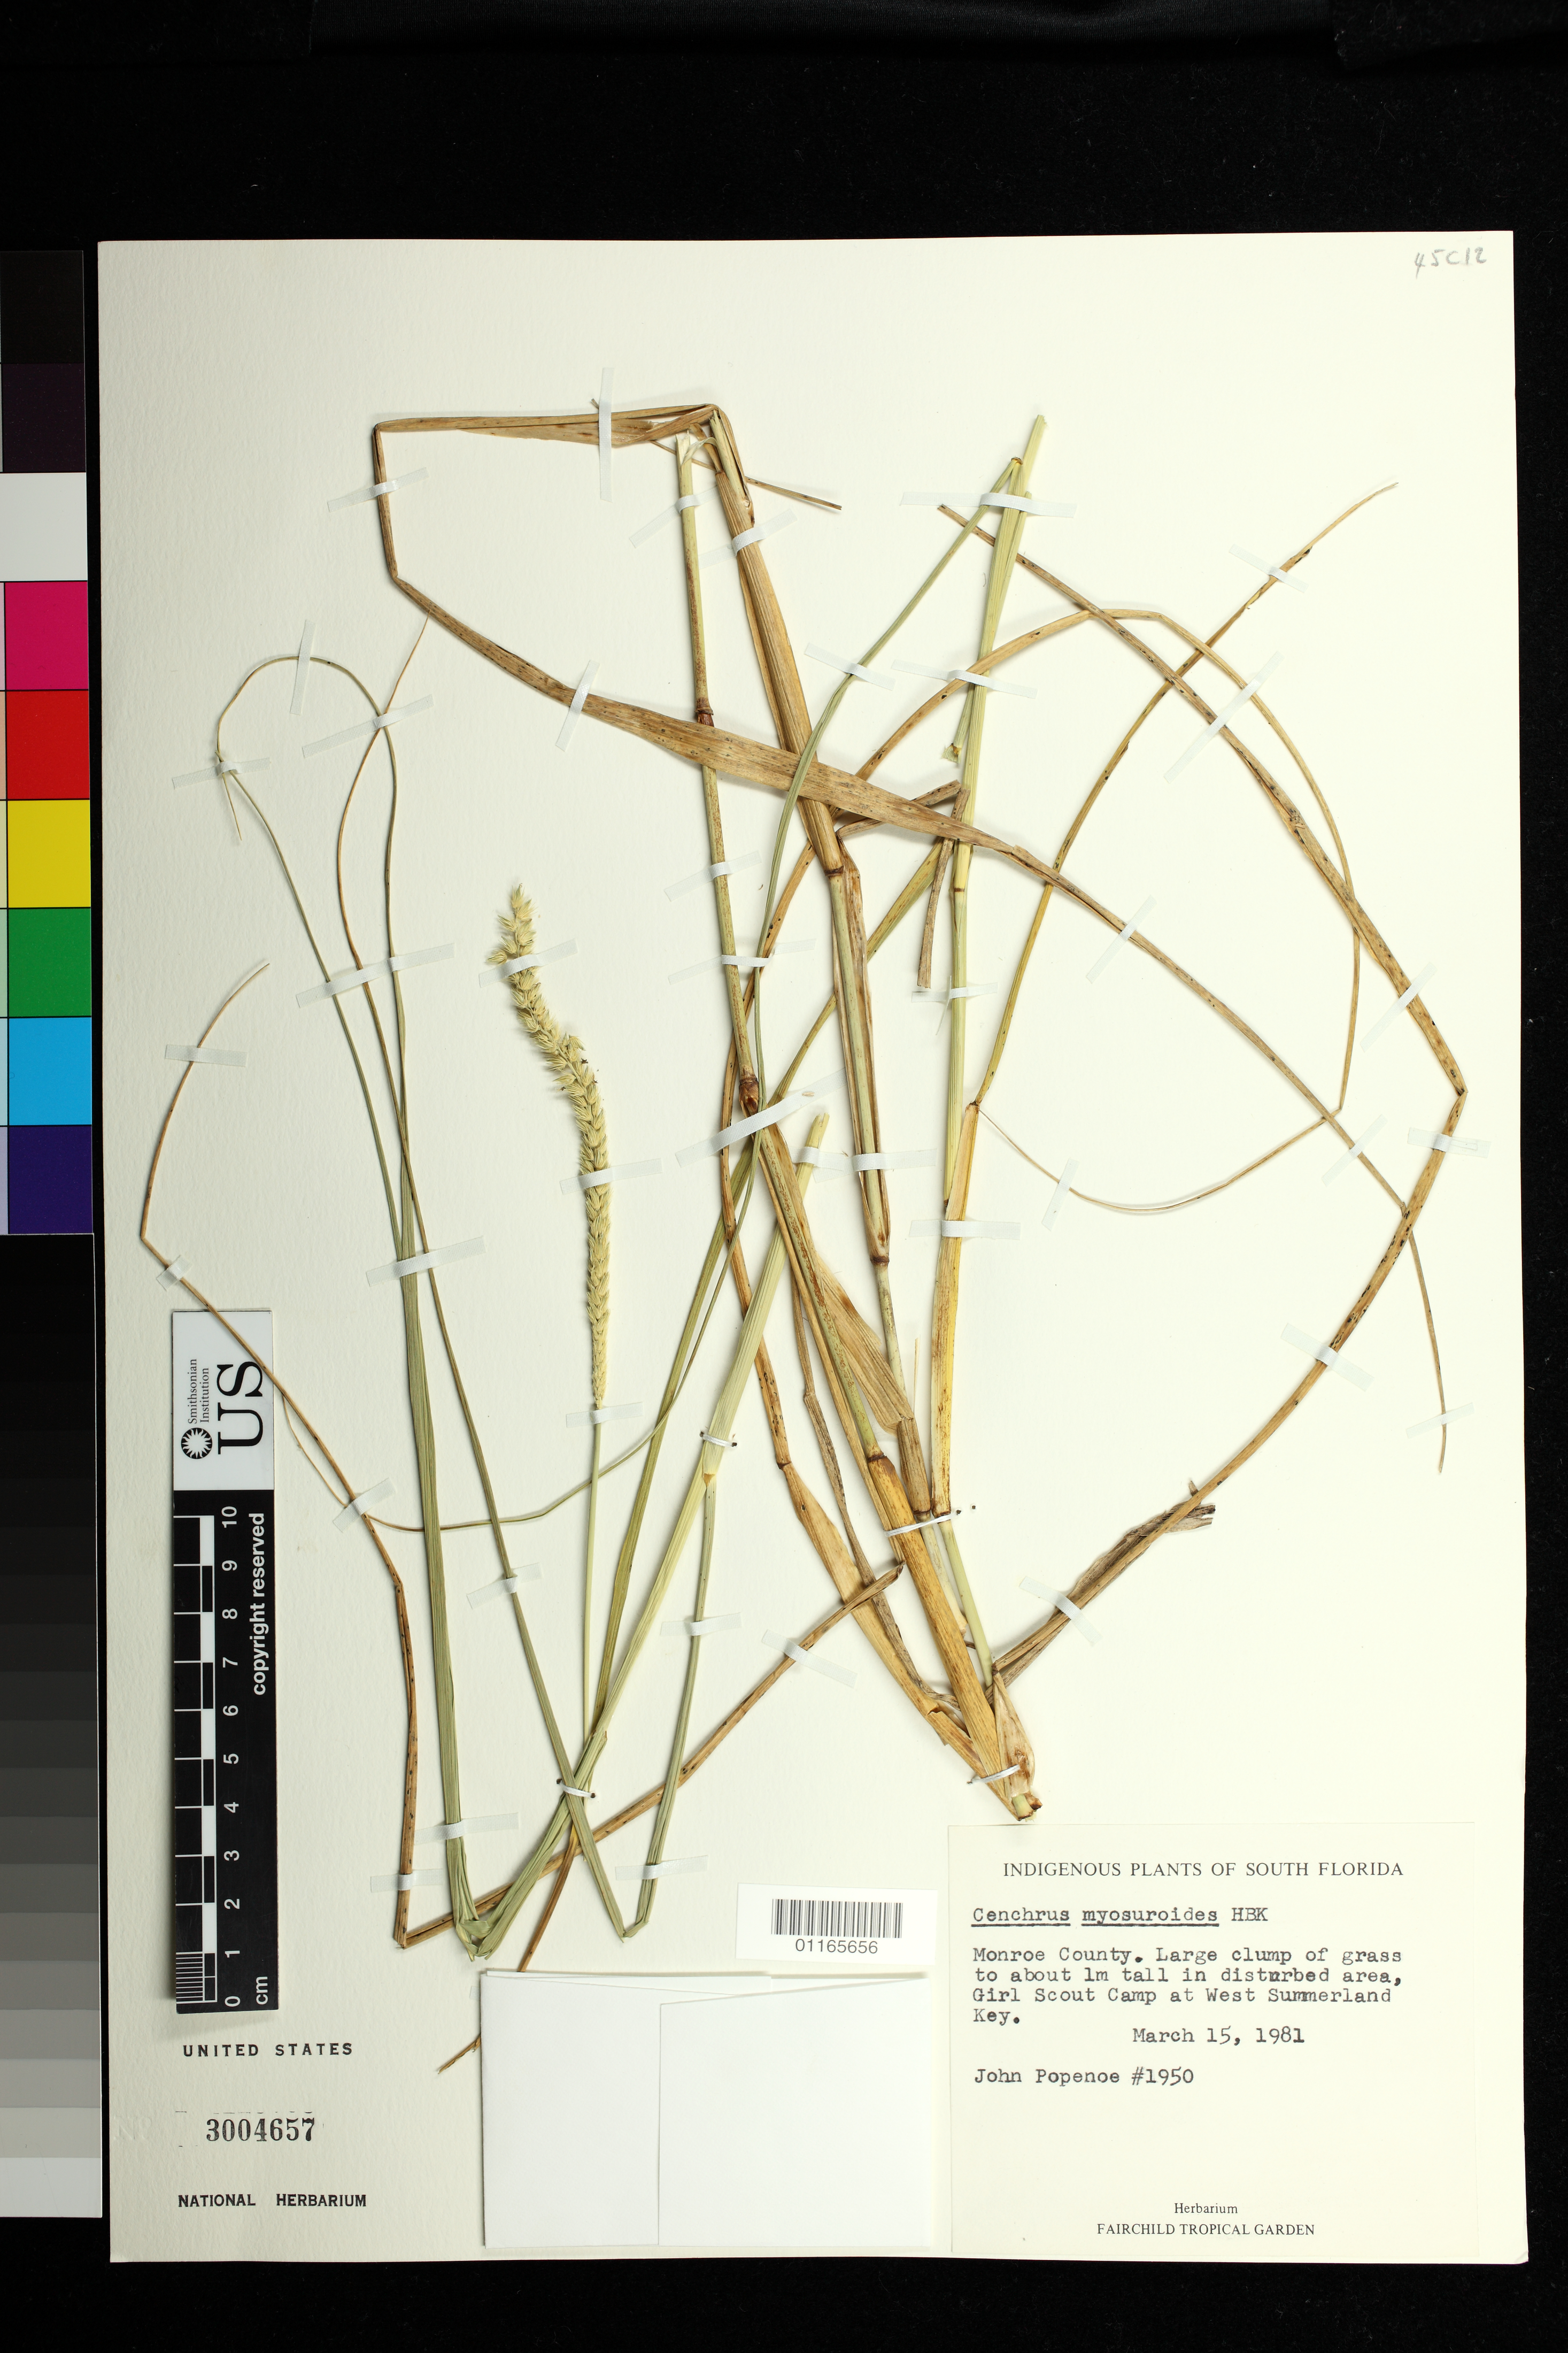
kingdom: Plantae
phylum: Tracheophyta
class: Liliopsida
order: Poales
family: Poaceae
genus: Cenchrus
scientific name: Cenchrus myosuroides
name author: Kunth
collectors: J. Popenoe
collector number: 1950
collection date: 1981-03-15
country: United States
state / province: Florida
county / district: Monroe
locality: Girl Scout Camp at West Summerland Key.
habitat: Large clump of grass to about 1m tall in disturbed area.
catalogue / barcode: US 3004657